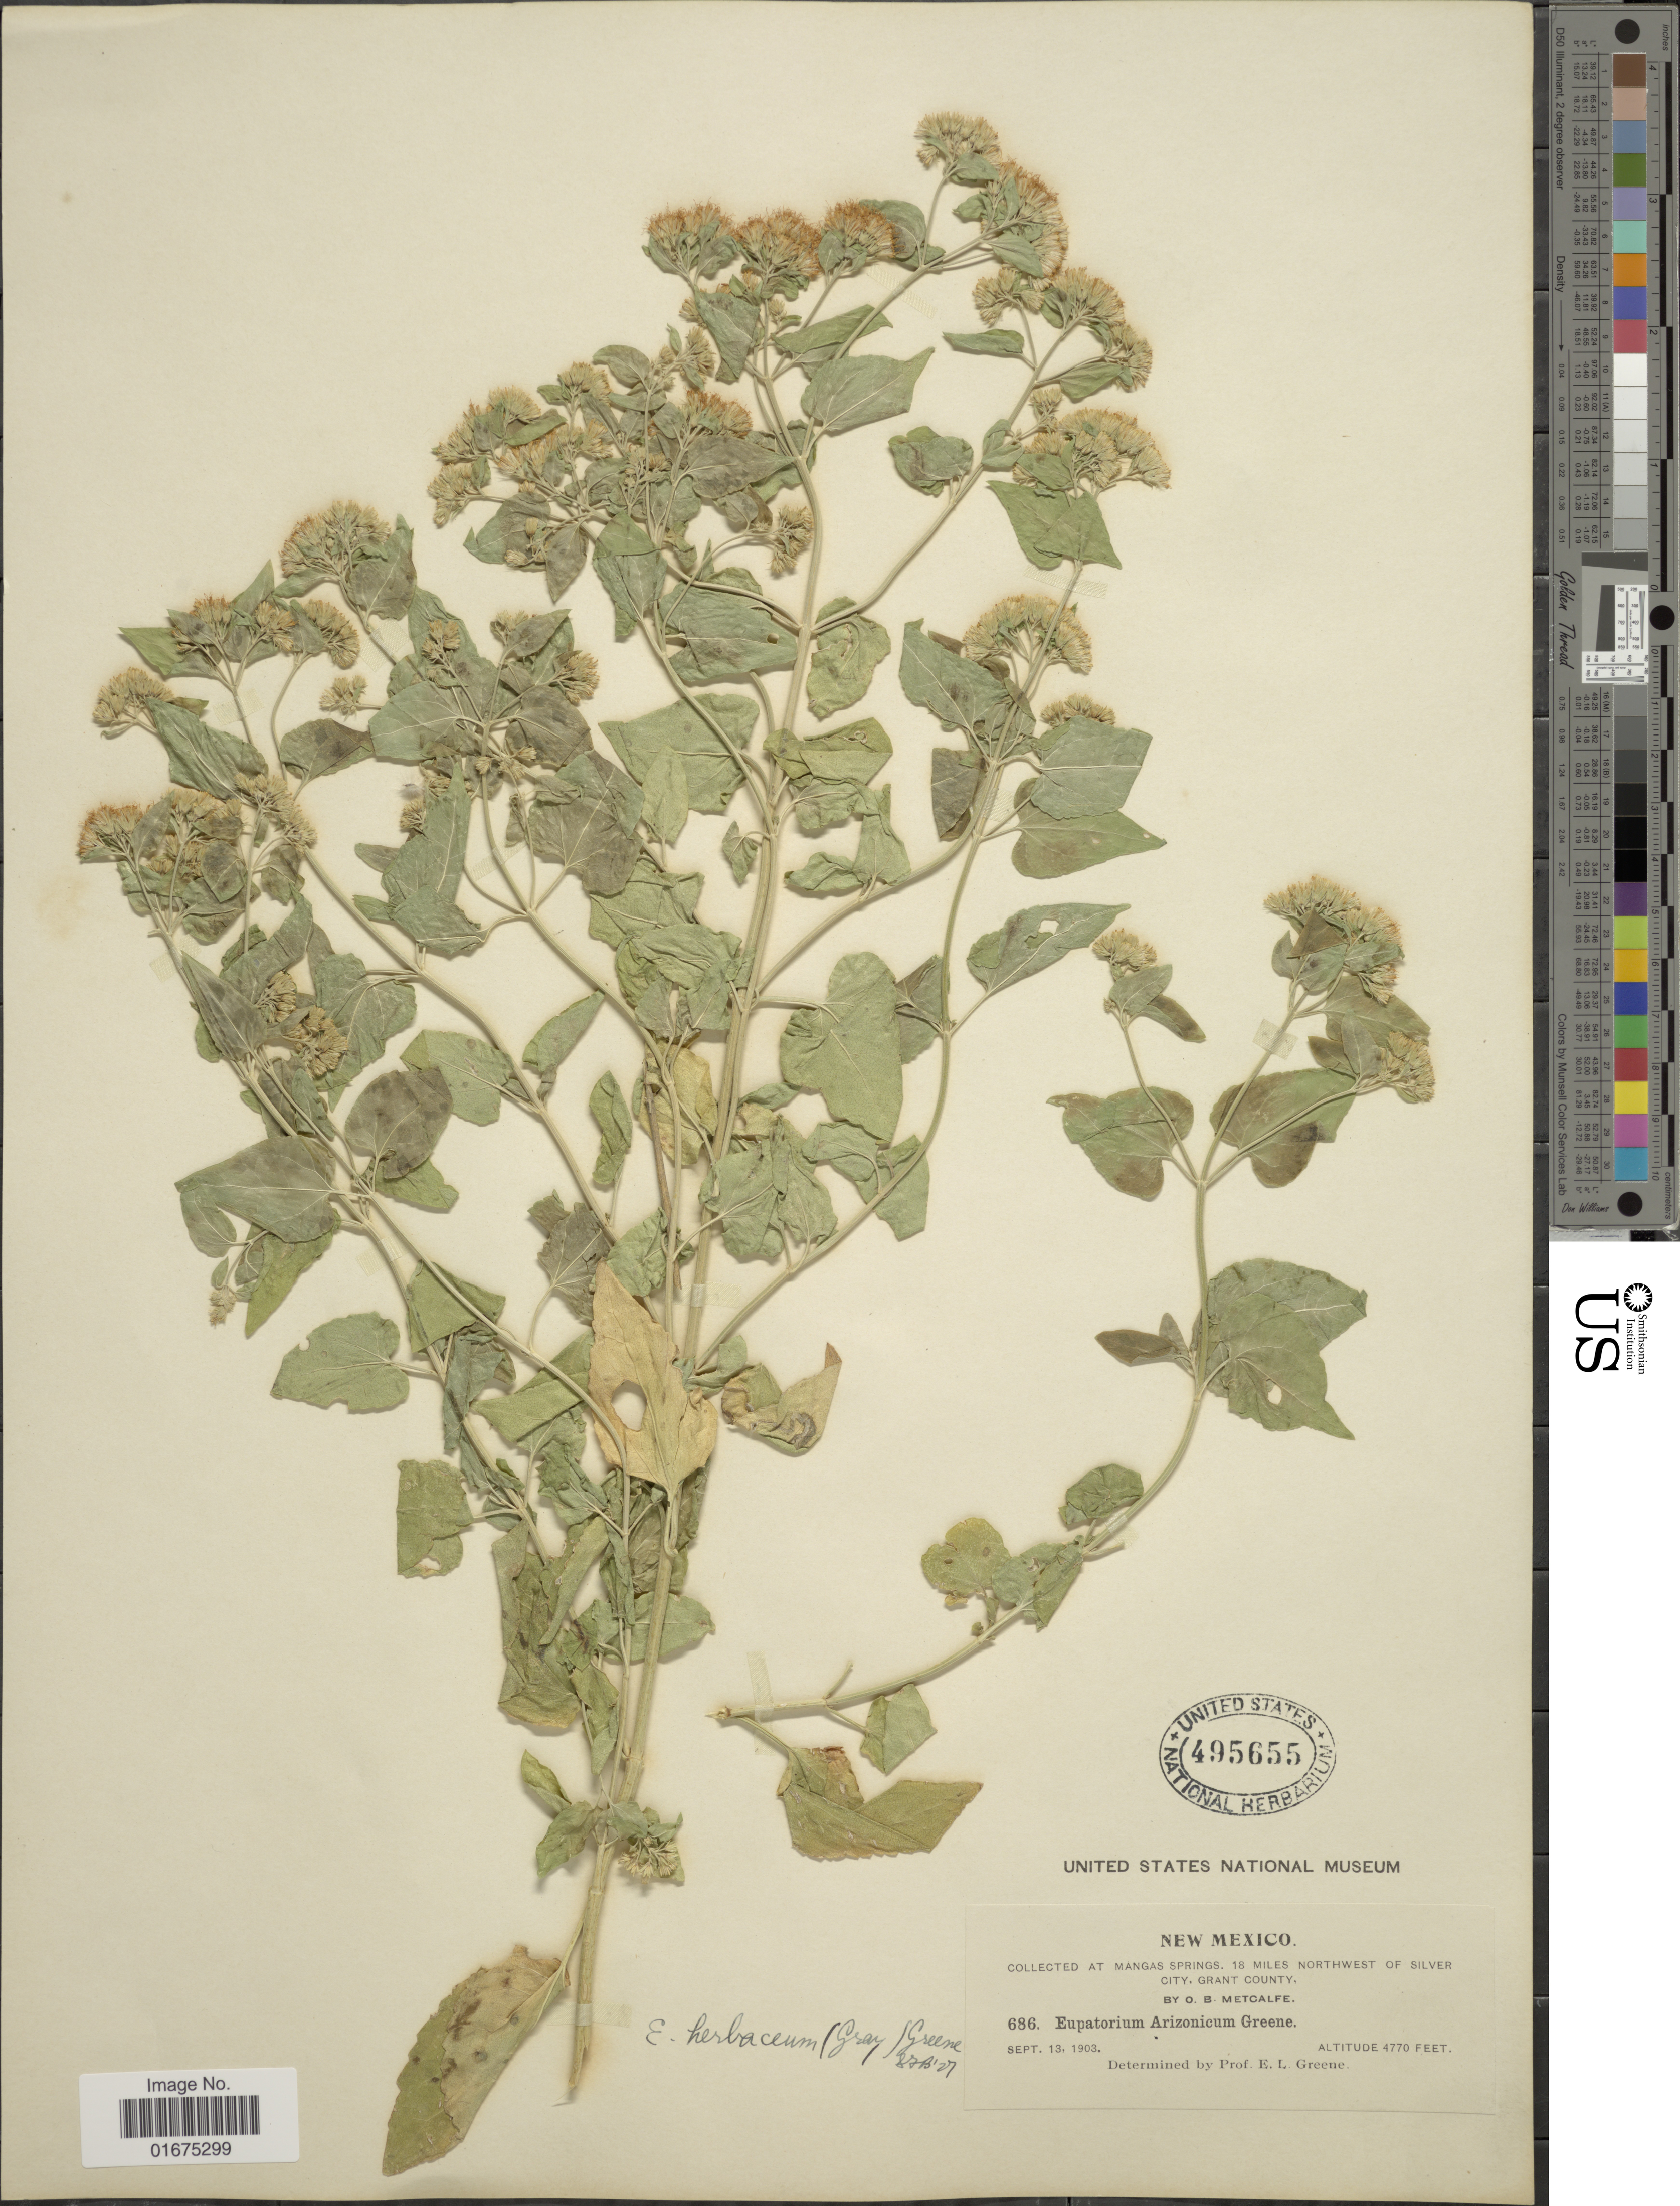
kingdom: Plantae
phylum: Tracheophyta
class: Magnoliopsida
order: Asterales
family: Asteraceae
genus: Ageratina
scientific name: Ageratina herbacea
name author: (A. Gray) R.M. King & H. Rob.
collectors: O. B. Metcalfe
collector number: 686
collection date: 1903-09-13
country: United States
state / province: New Mexico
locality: At Mangas Springs, 18 miles northwest of Silver City, Grant County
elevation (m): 1454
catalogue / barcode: US 495655